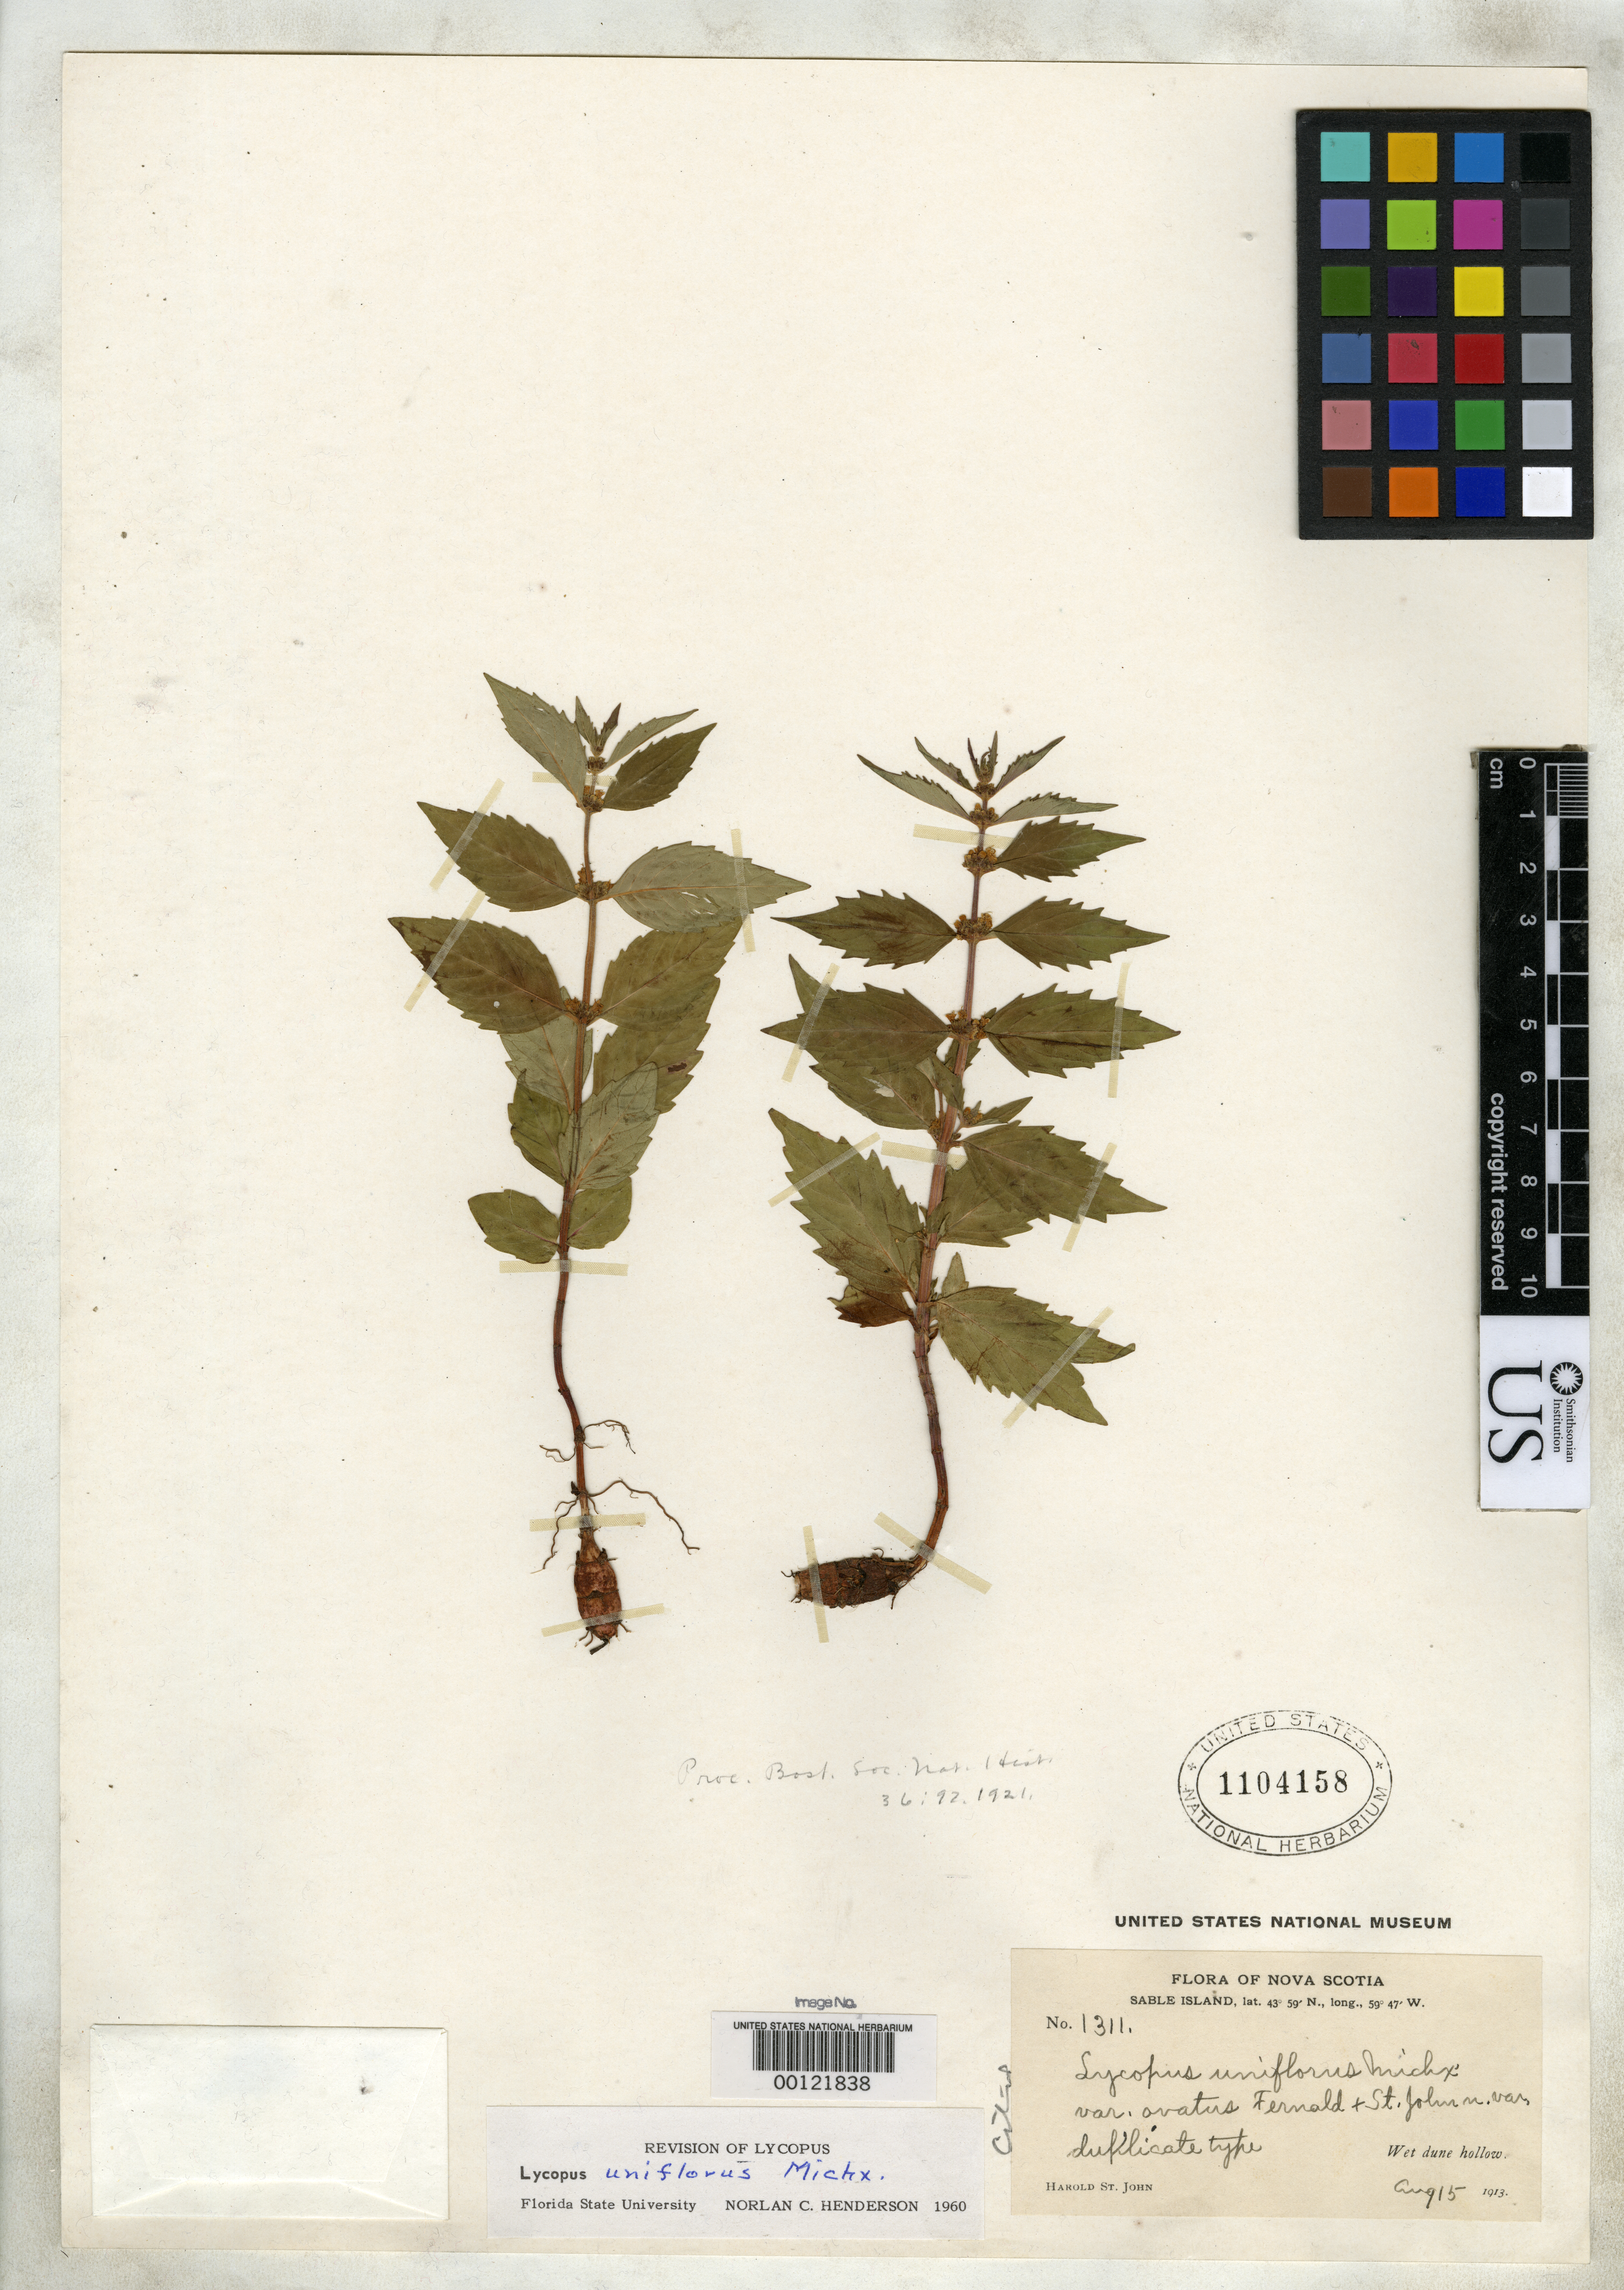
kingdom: Plantae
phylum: Tracheophyta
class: Magnoliopsida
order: Lamiales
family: Lamiaceae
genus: Lycopus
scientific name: Lycopus uniflorus var. ovatus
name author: Fernald & H. St. John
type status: Isotype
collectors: H. St. John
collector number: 1311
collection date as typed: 15 Aug 1913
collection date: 1913-08-15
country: Canada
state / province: Nova Scotia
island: Sable Island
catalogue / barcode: US 1104158